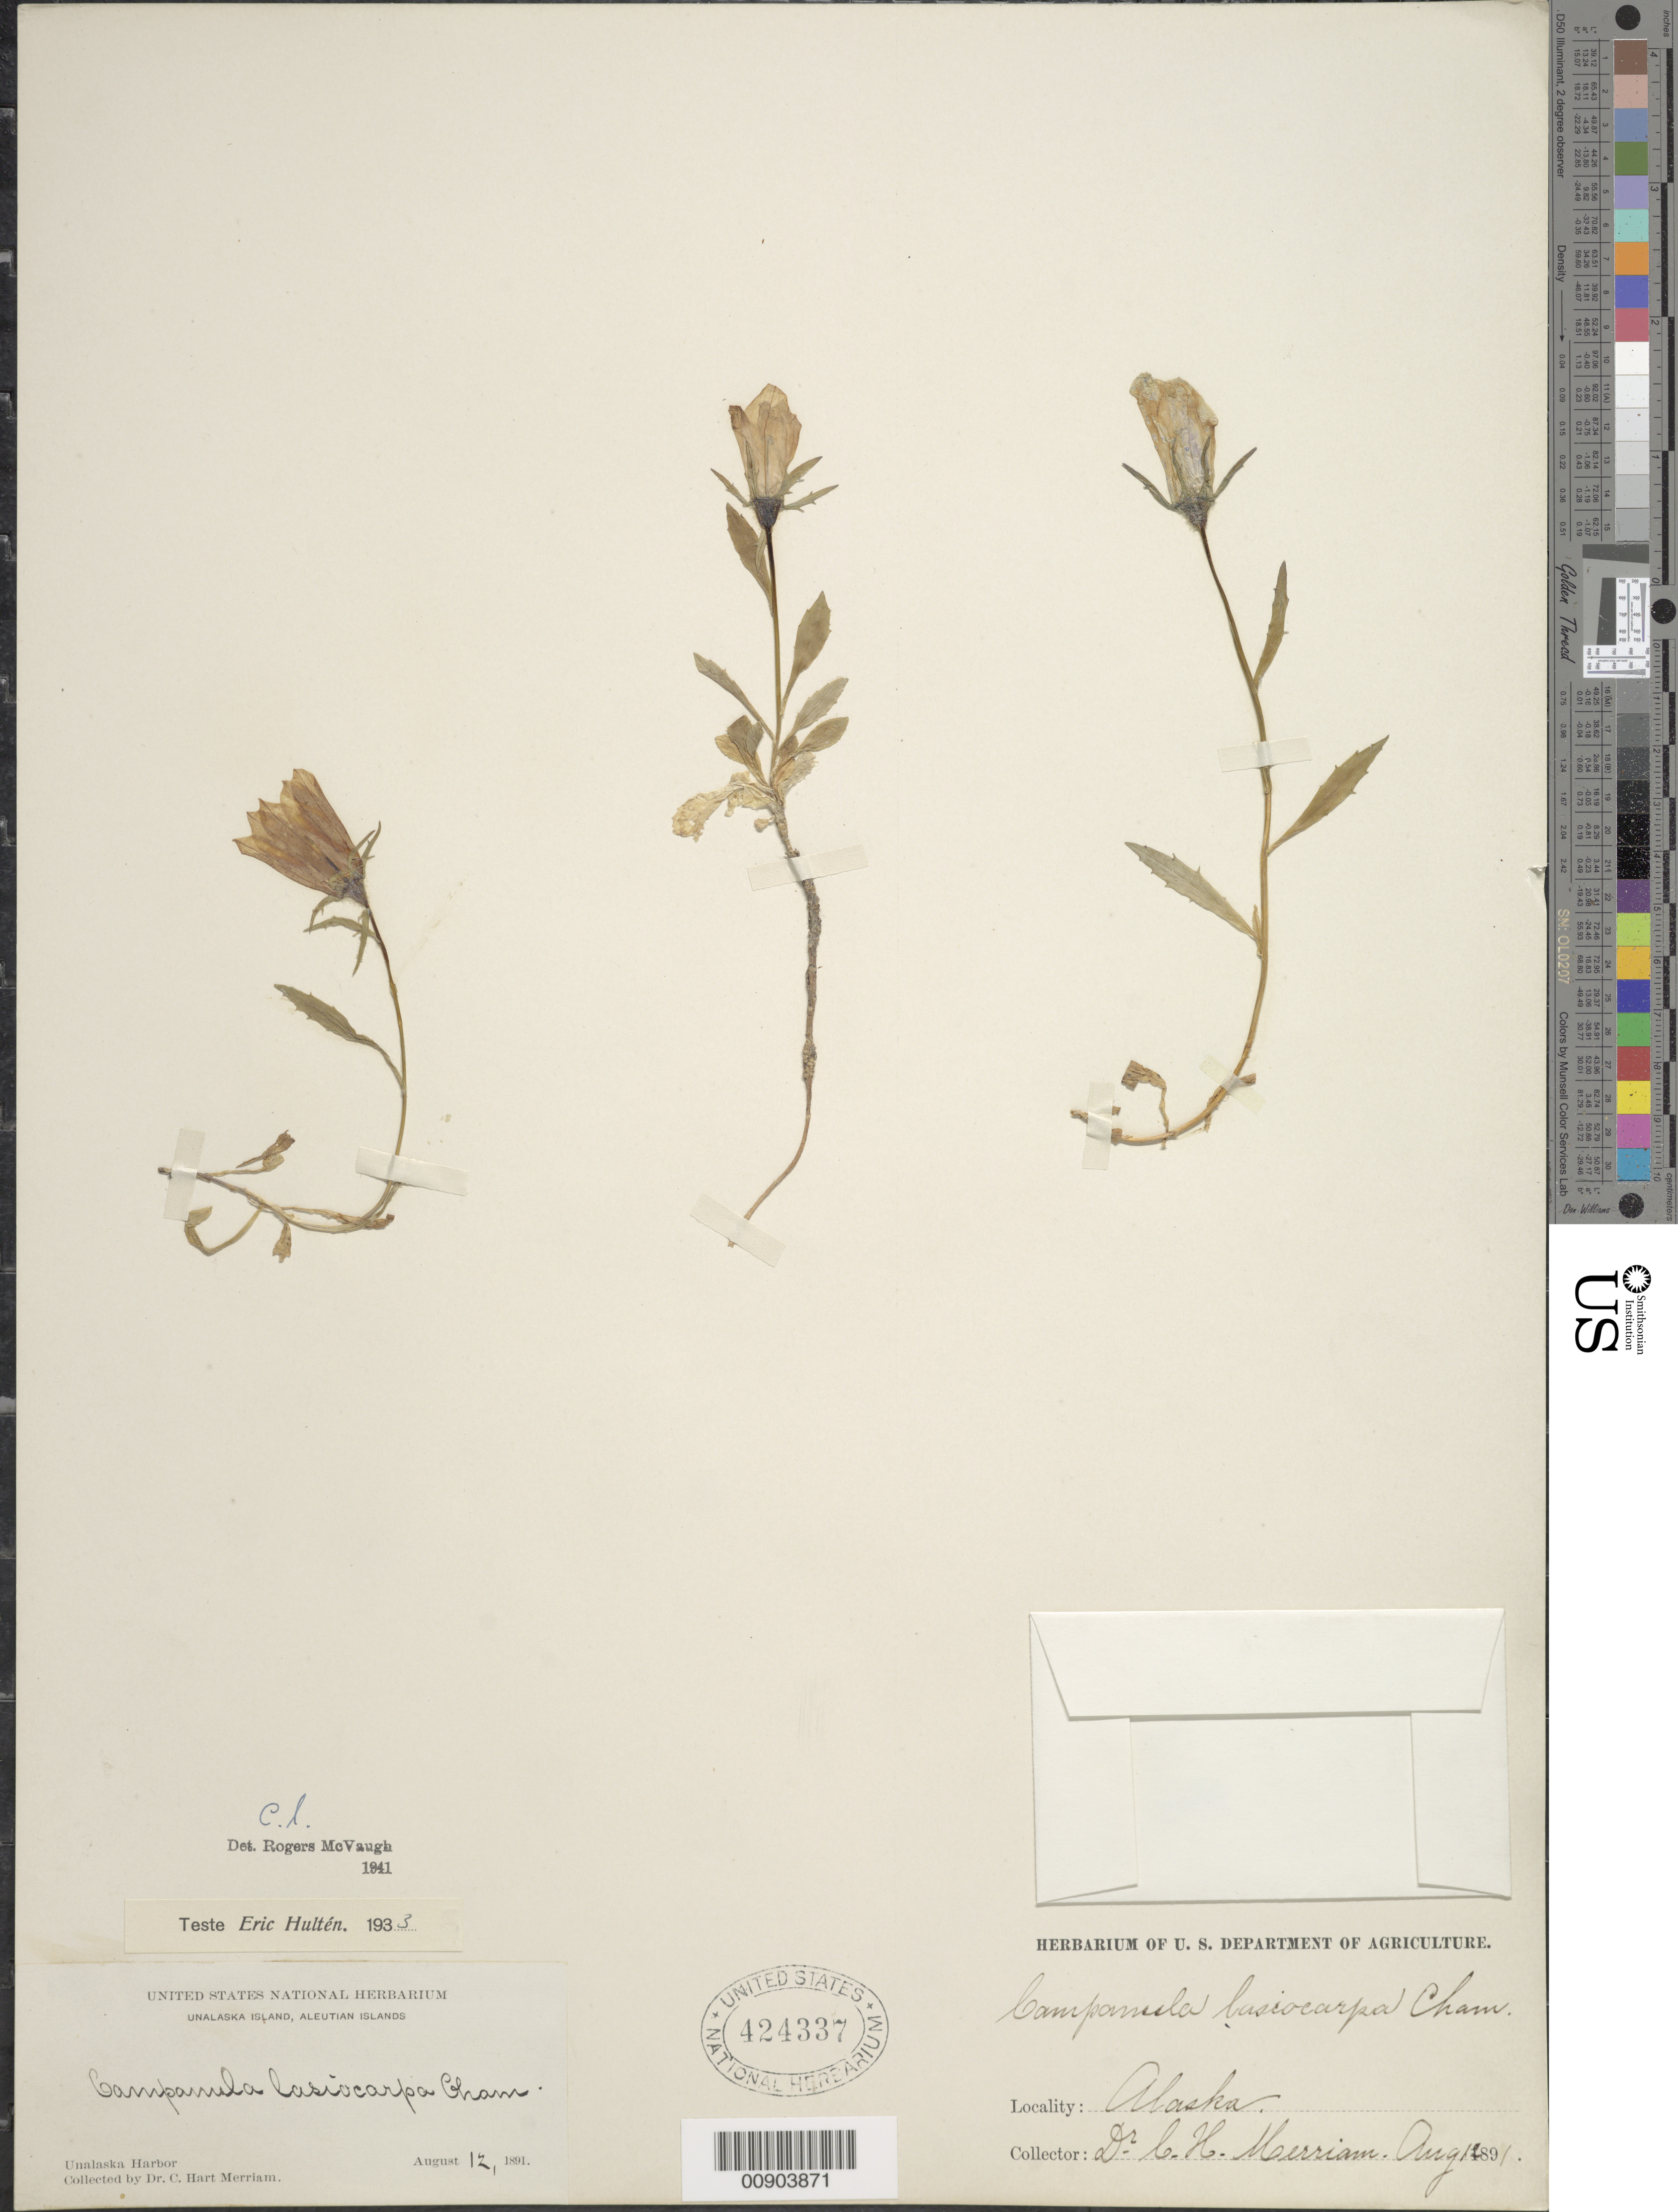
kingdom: Plantae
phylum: Tracheophyta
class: Magnoliopsida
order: Asterales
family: Campanulaceae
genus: Campanula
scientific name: Campanula lasiocarpa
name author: Cham.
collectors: C. Merriam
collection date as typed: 12 Aug 1891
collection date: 1891-08-12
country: United States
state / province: Alaska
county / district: Aleutians West Census Area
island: Unalaska Island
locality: Unalaska harbor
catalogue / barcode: US 424337